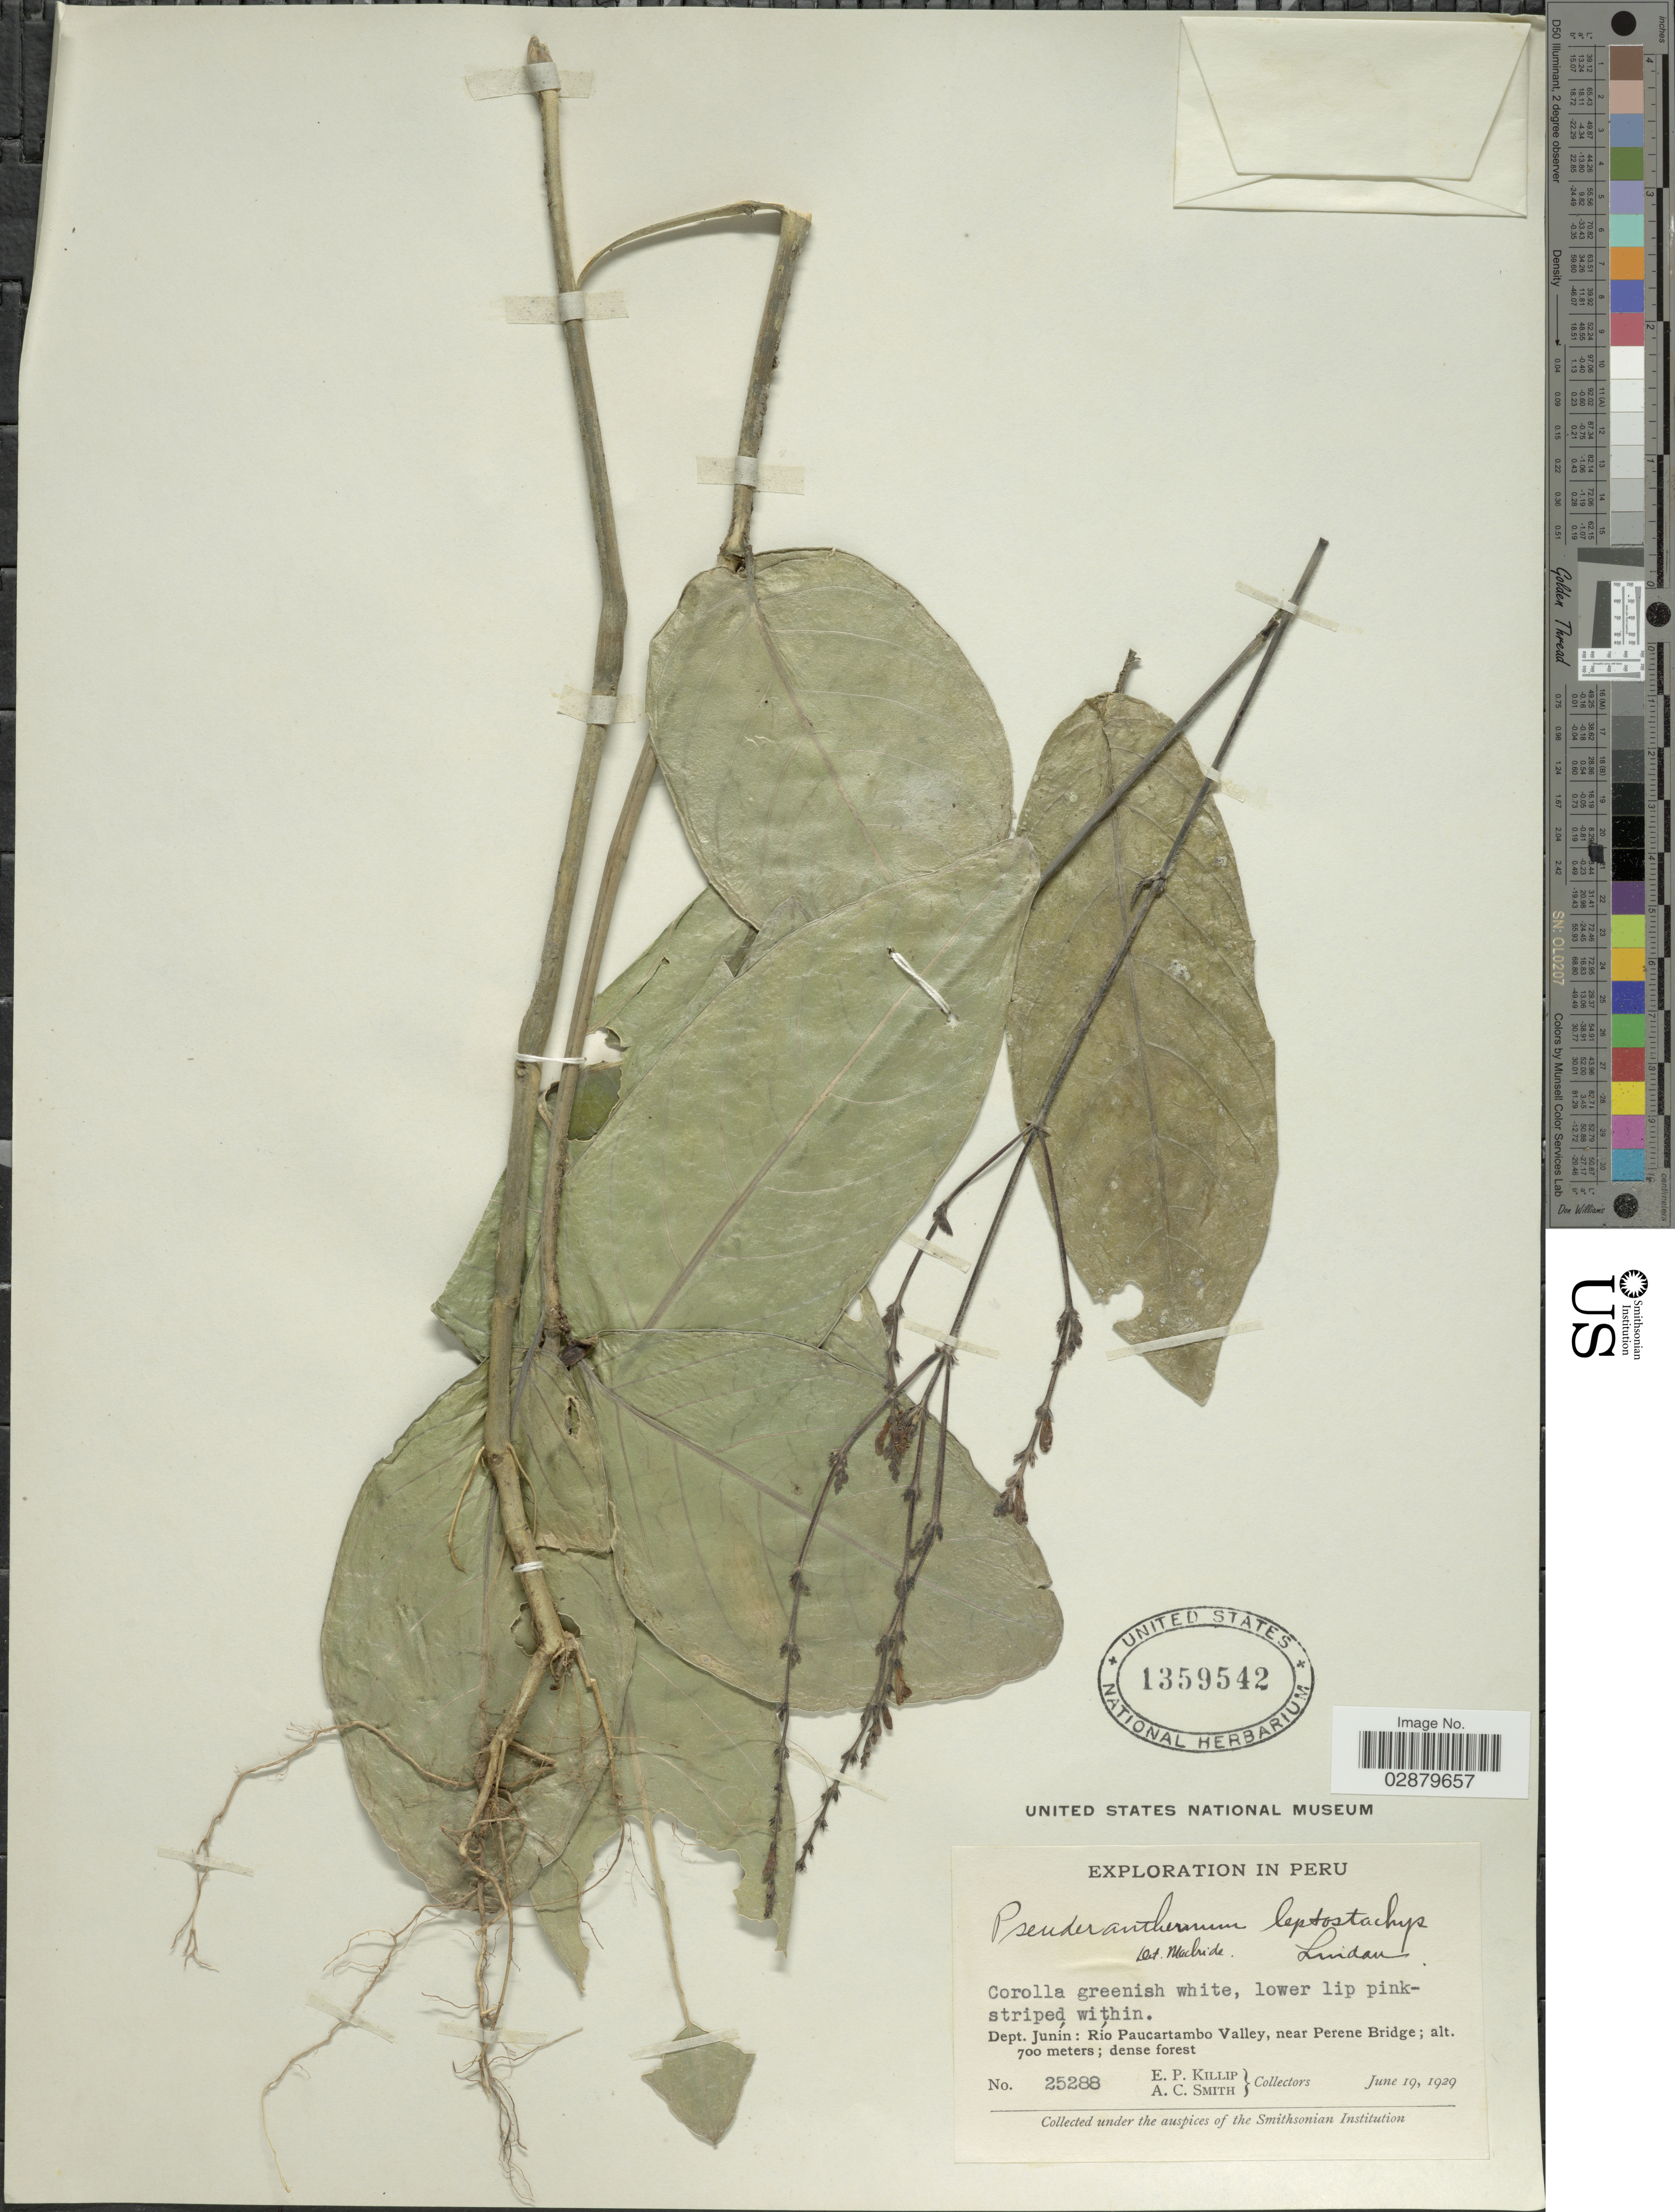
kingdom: Plantae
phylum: Tracheophyta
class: Magnoliopsida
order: Lamiales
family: Acanthaceae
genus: Justicia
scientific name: Justicia lineolata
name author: Ruiz & Pav.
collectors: E. P. Killip & A. C. Smith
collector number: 25288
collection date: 1929-06-19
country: Peru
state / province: Junín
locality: Dept. Junín: Río Paucartambo Valley, near Perene Bridge.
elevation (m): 700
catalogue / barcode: US 1359542